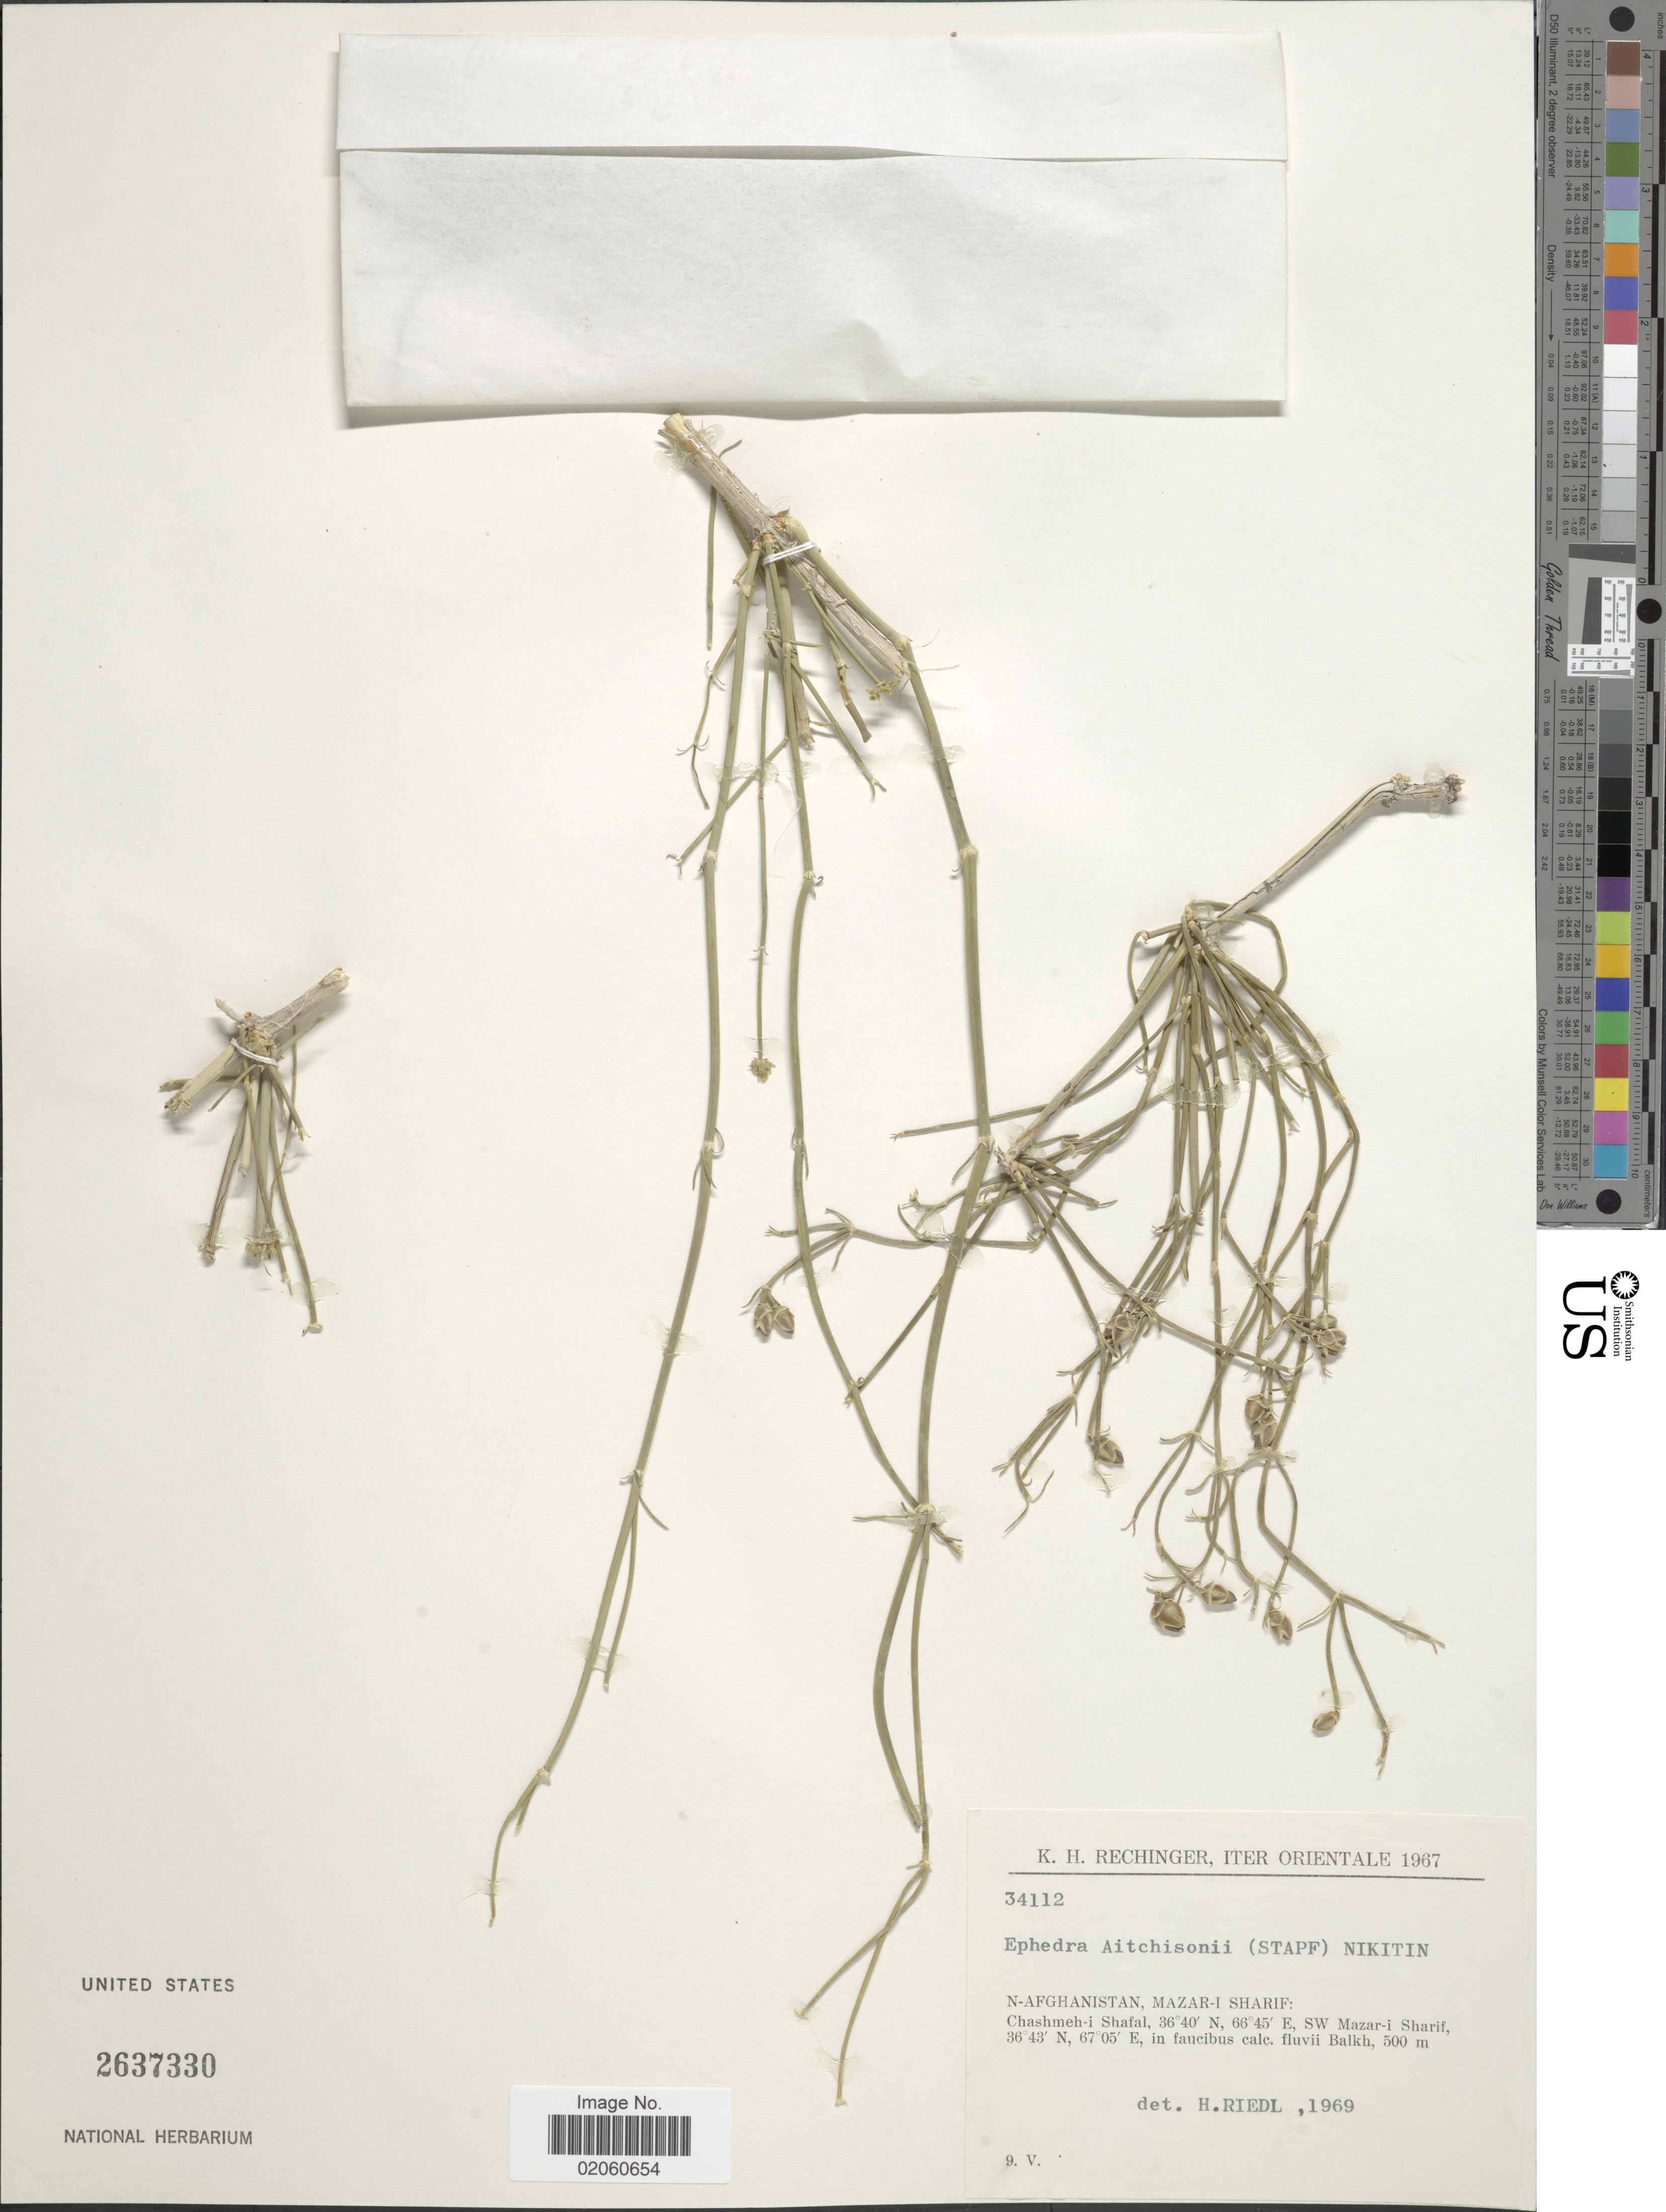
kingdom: Plantae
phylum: Tracheophyta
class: Gnetopsida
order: Ephedrales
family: Ephedraceae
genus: Ephedra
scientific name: Ephedra aitchisonii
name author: (Stapf) V.V. Nikitin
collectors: K. H. Rechinger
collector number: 34112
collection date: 1967-05-09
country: Afghanistan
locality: Iter orientale, N-Afghanistan, Mazar-I Sharif: Chashmeh-i Shafal, SW Mazar-i Sharif.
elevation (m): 500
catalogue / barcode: US 2637330